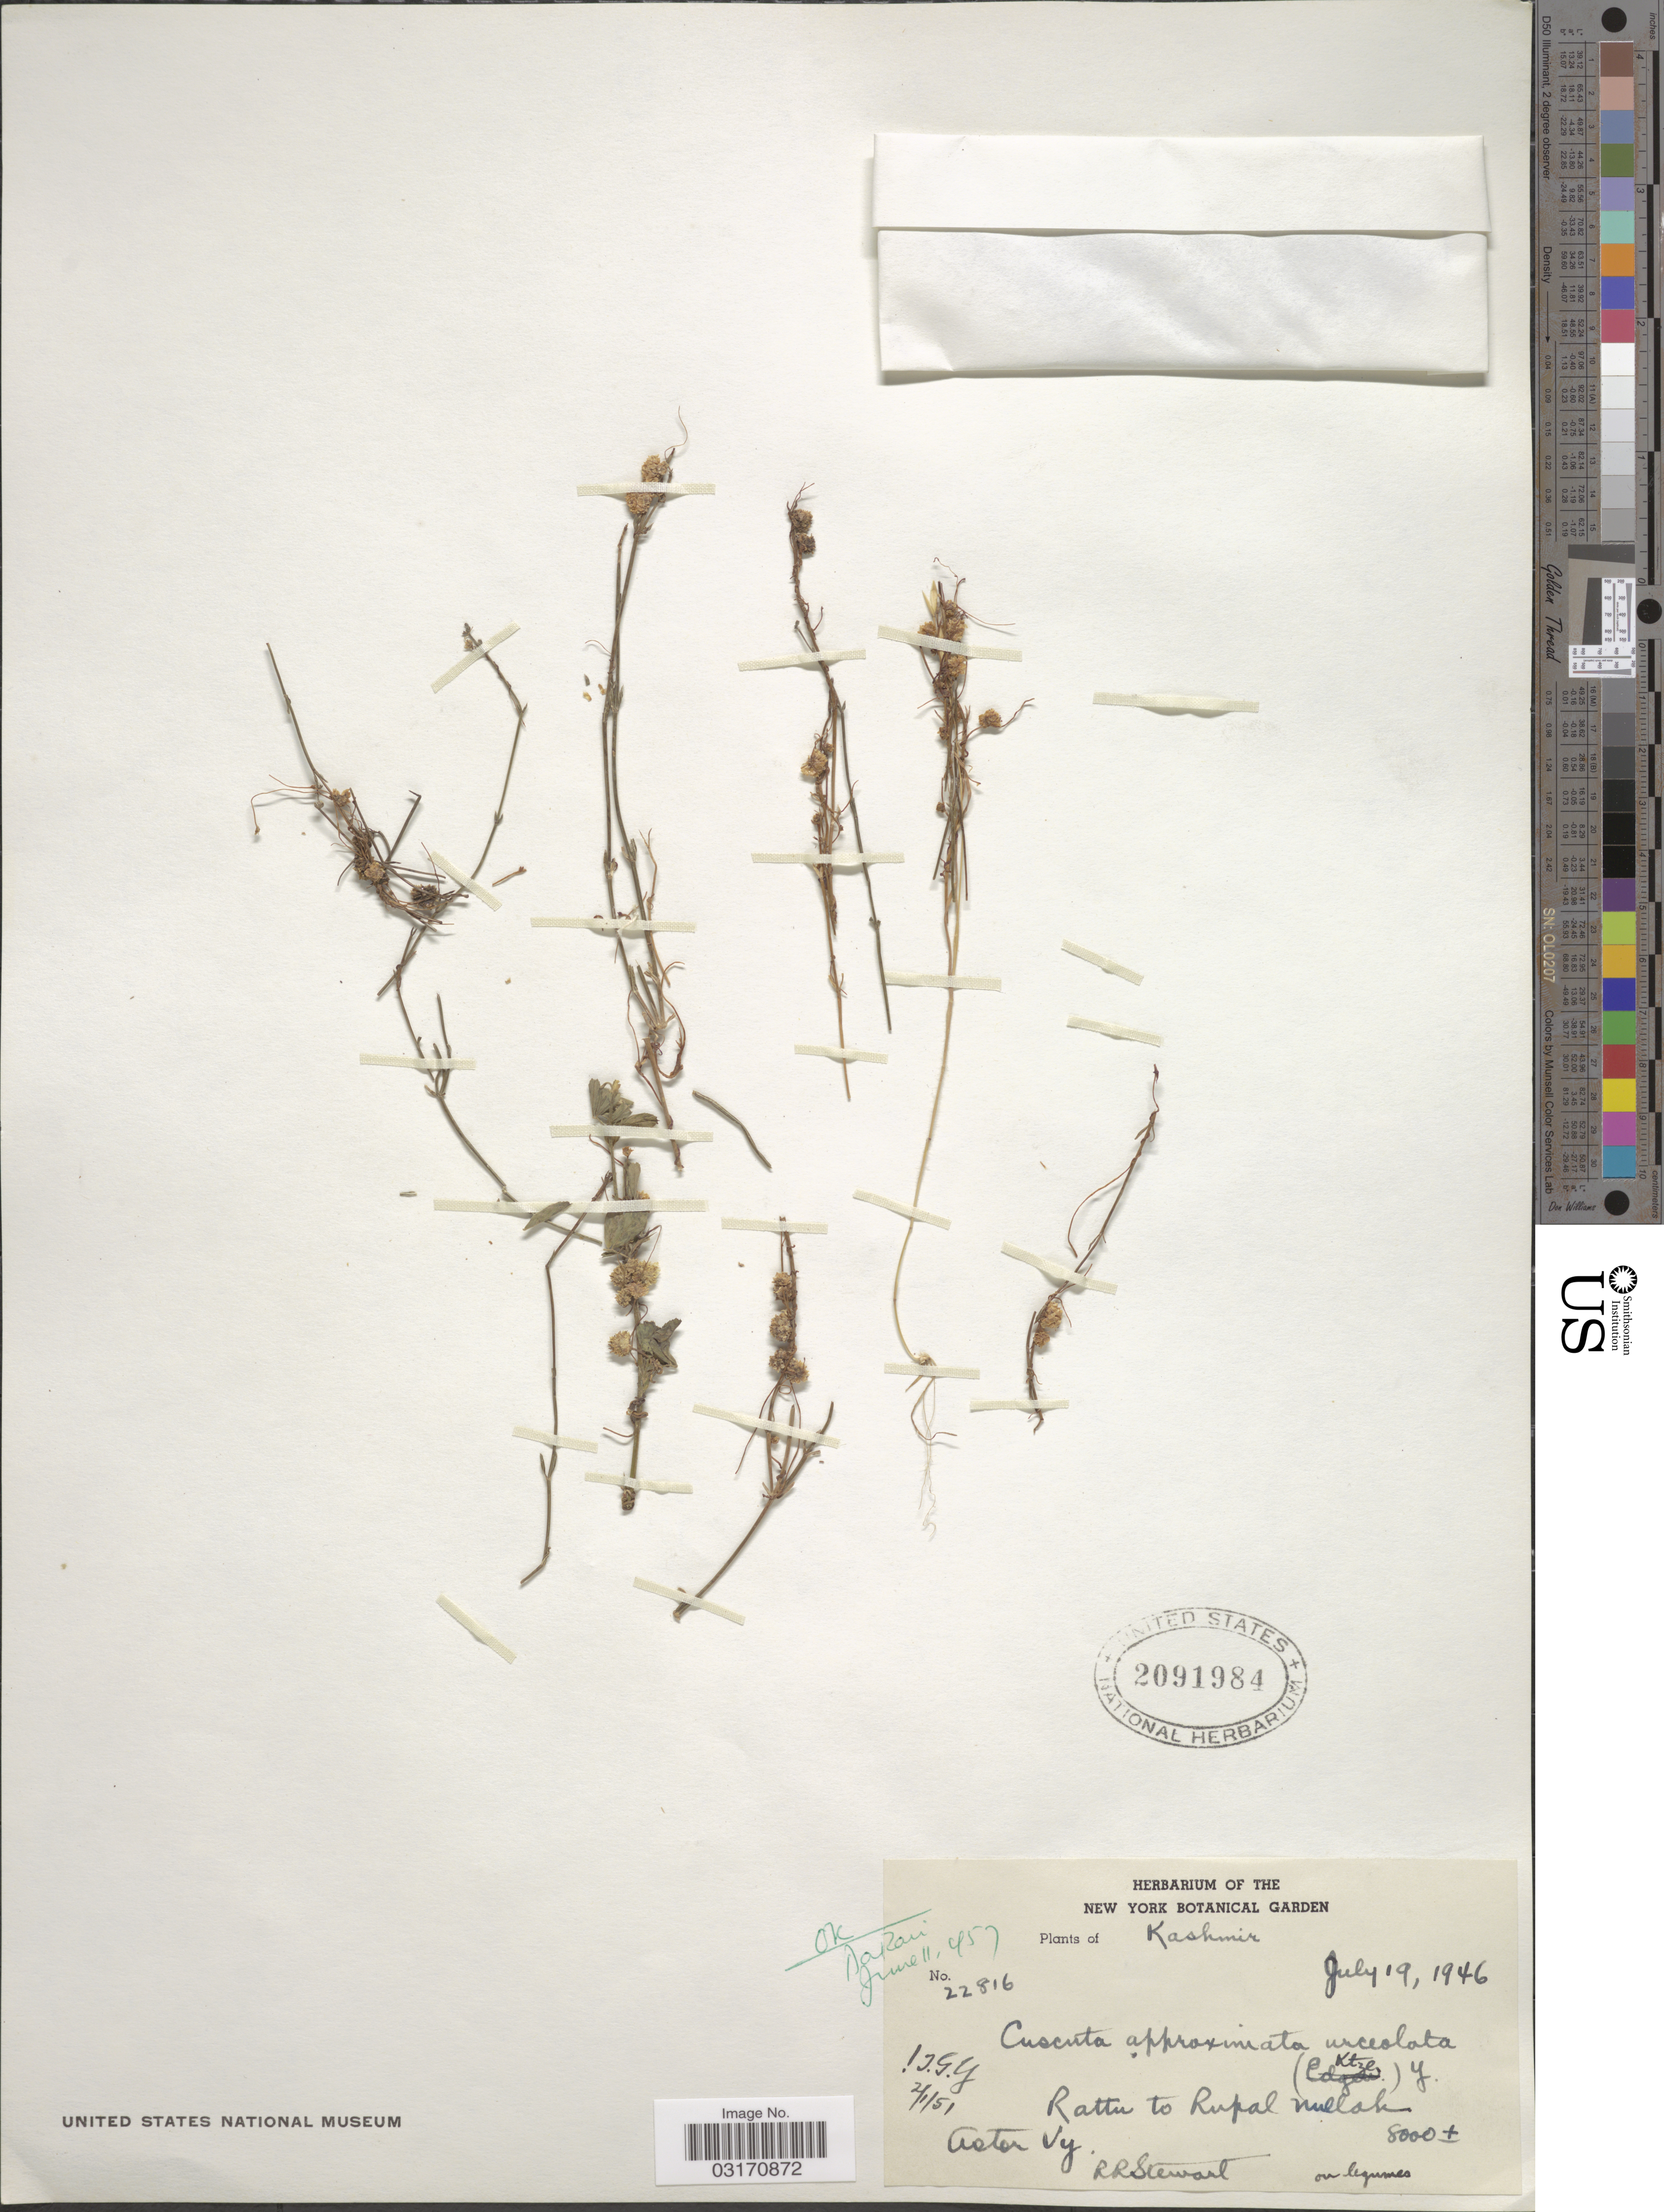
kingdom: Plantae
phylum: Tracheophyta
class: Magnoliopsida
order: Solanales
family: Convolvulaceae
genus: Cuscuta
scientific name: Cuscuta reflexa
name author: Roxb.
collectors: R. Stewart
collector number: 22816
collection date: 1946-07-19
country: Pakistan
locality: Kashmir. Rattu to Rupal Nullah Astor Vy.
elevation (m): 2438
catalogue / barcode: US 2091984